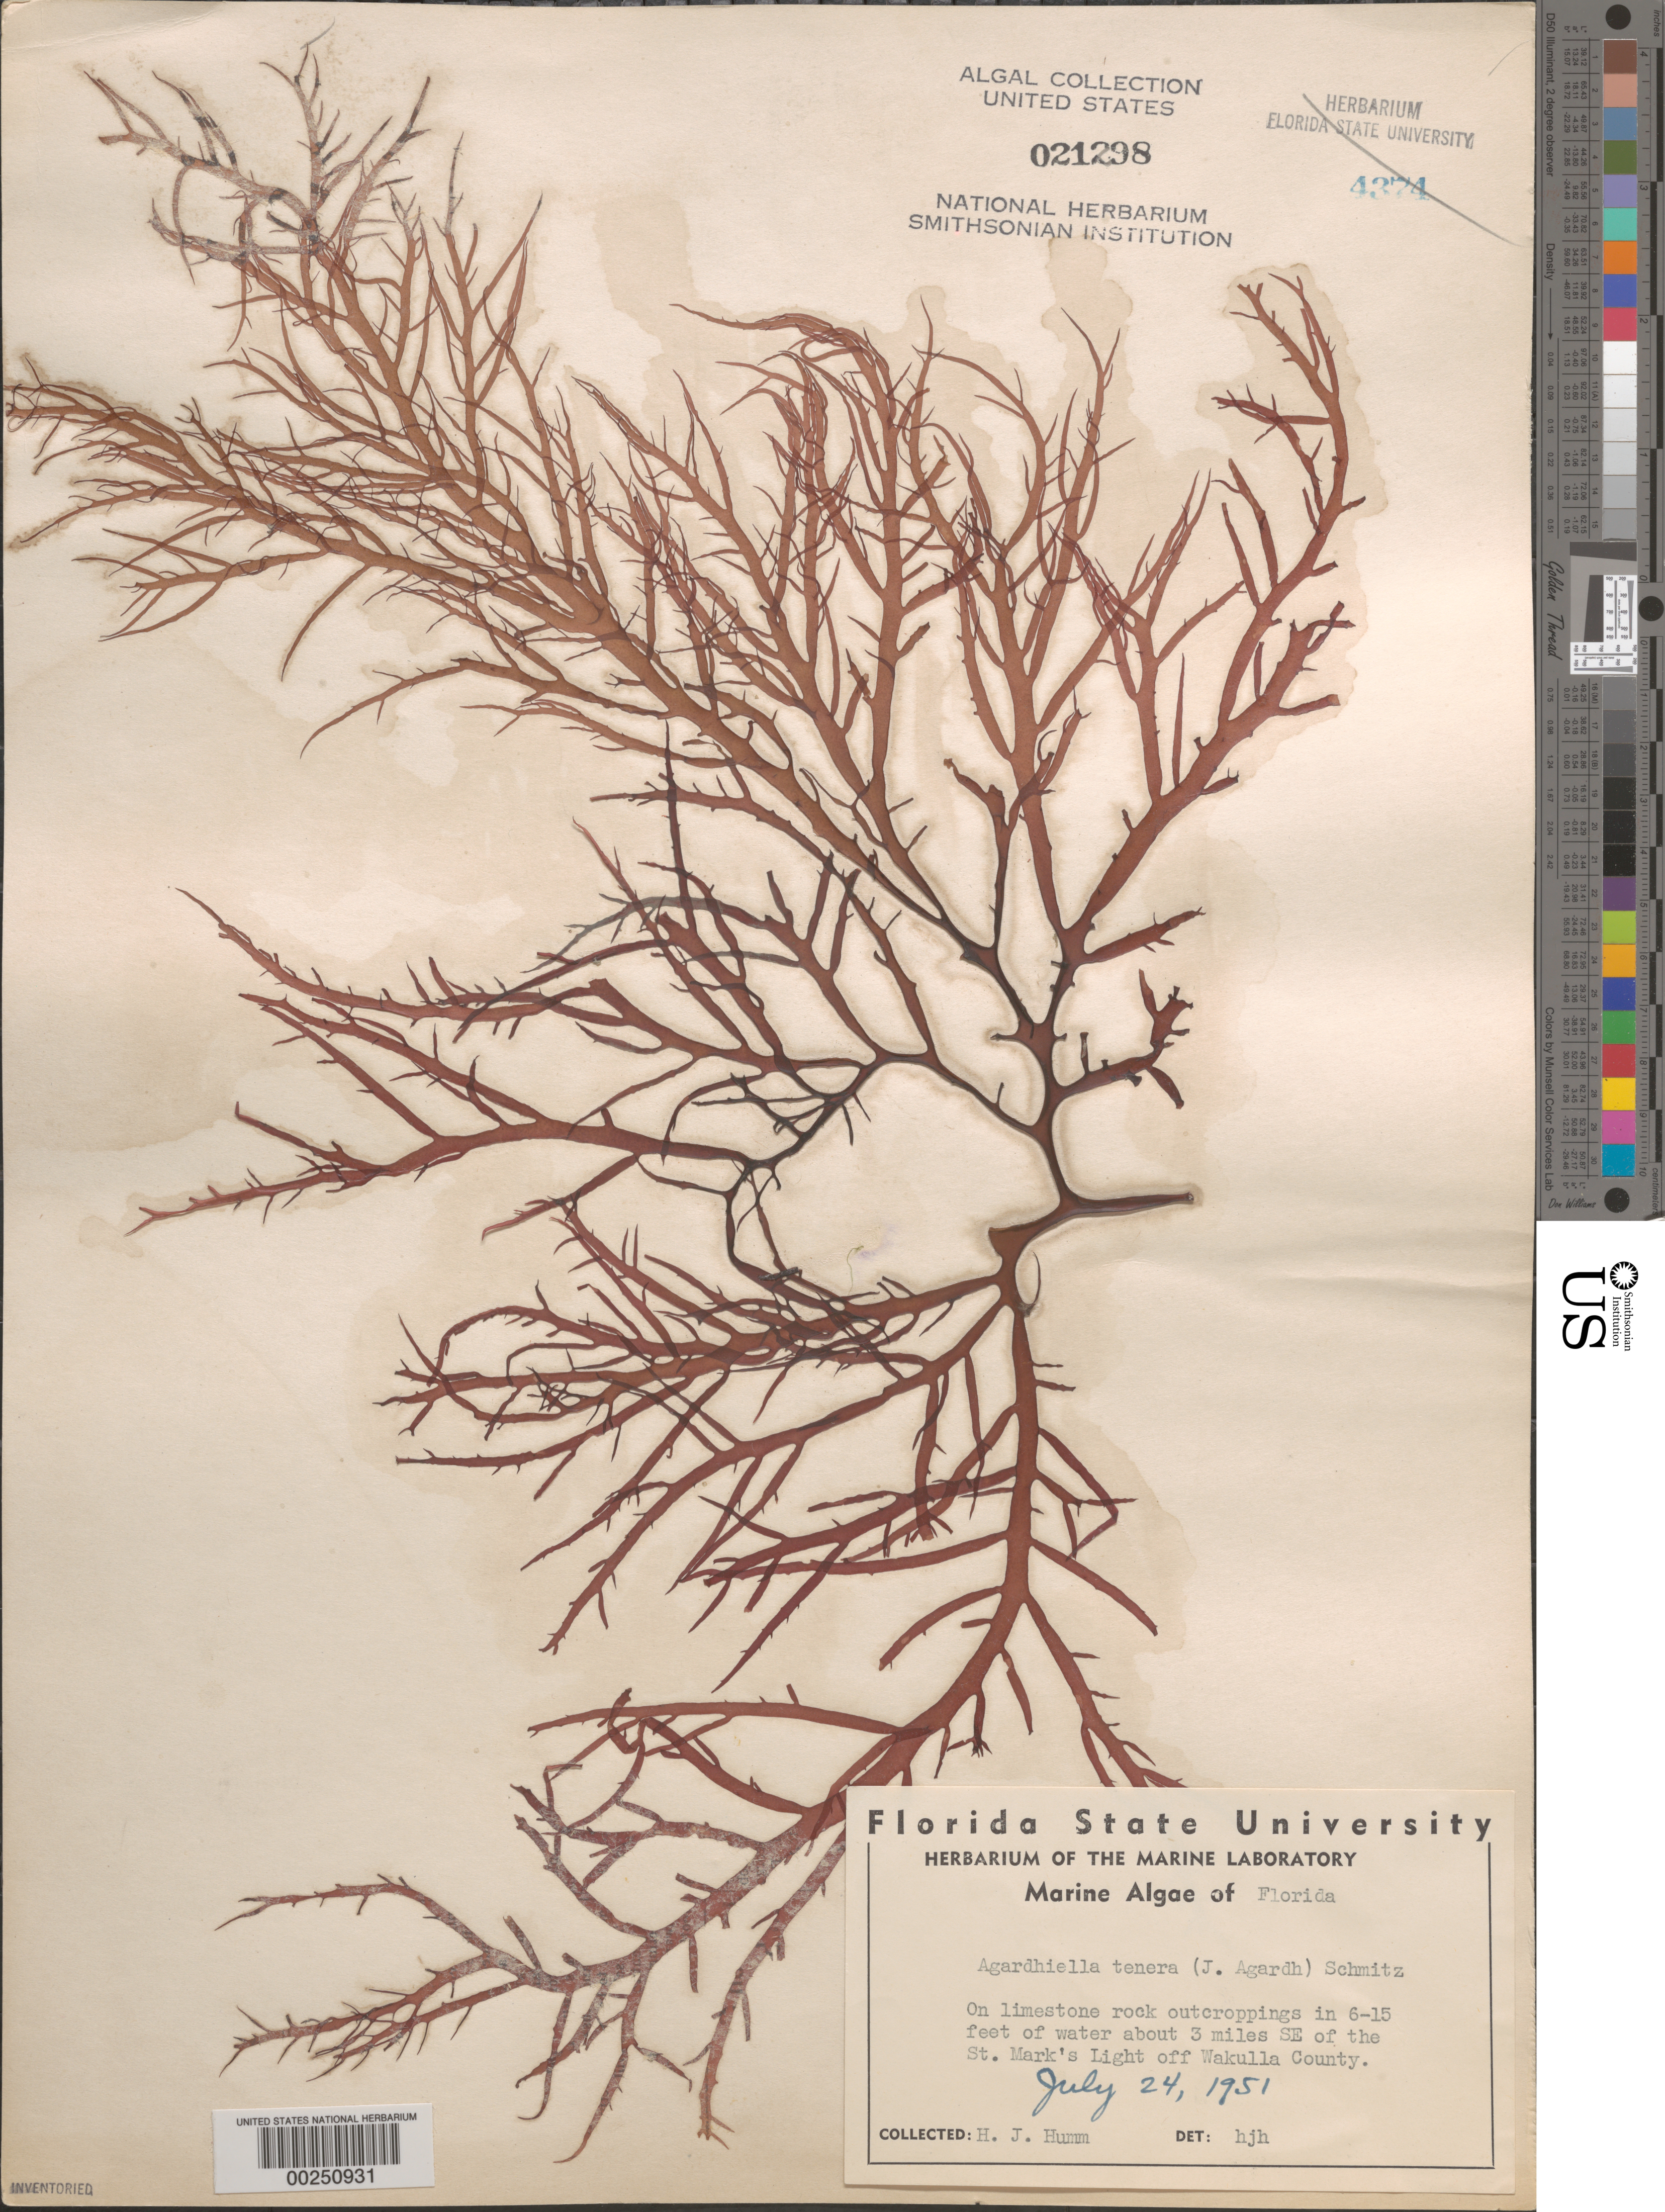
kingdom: Plantae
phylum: Rhodophyta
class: Florideophyceae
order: Gigartinales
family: Solieriaceae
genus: Agardhiella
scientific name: Agardhiella tenera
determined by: Humm, Harold J.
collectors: H. J. Humm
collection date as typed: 24 Jul 1951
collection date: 1951-07-24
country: United States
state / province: Florida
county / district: Wakulla County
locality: Ca. 3 miles southeast of St. Marks Light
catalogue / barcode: US 21298